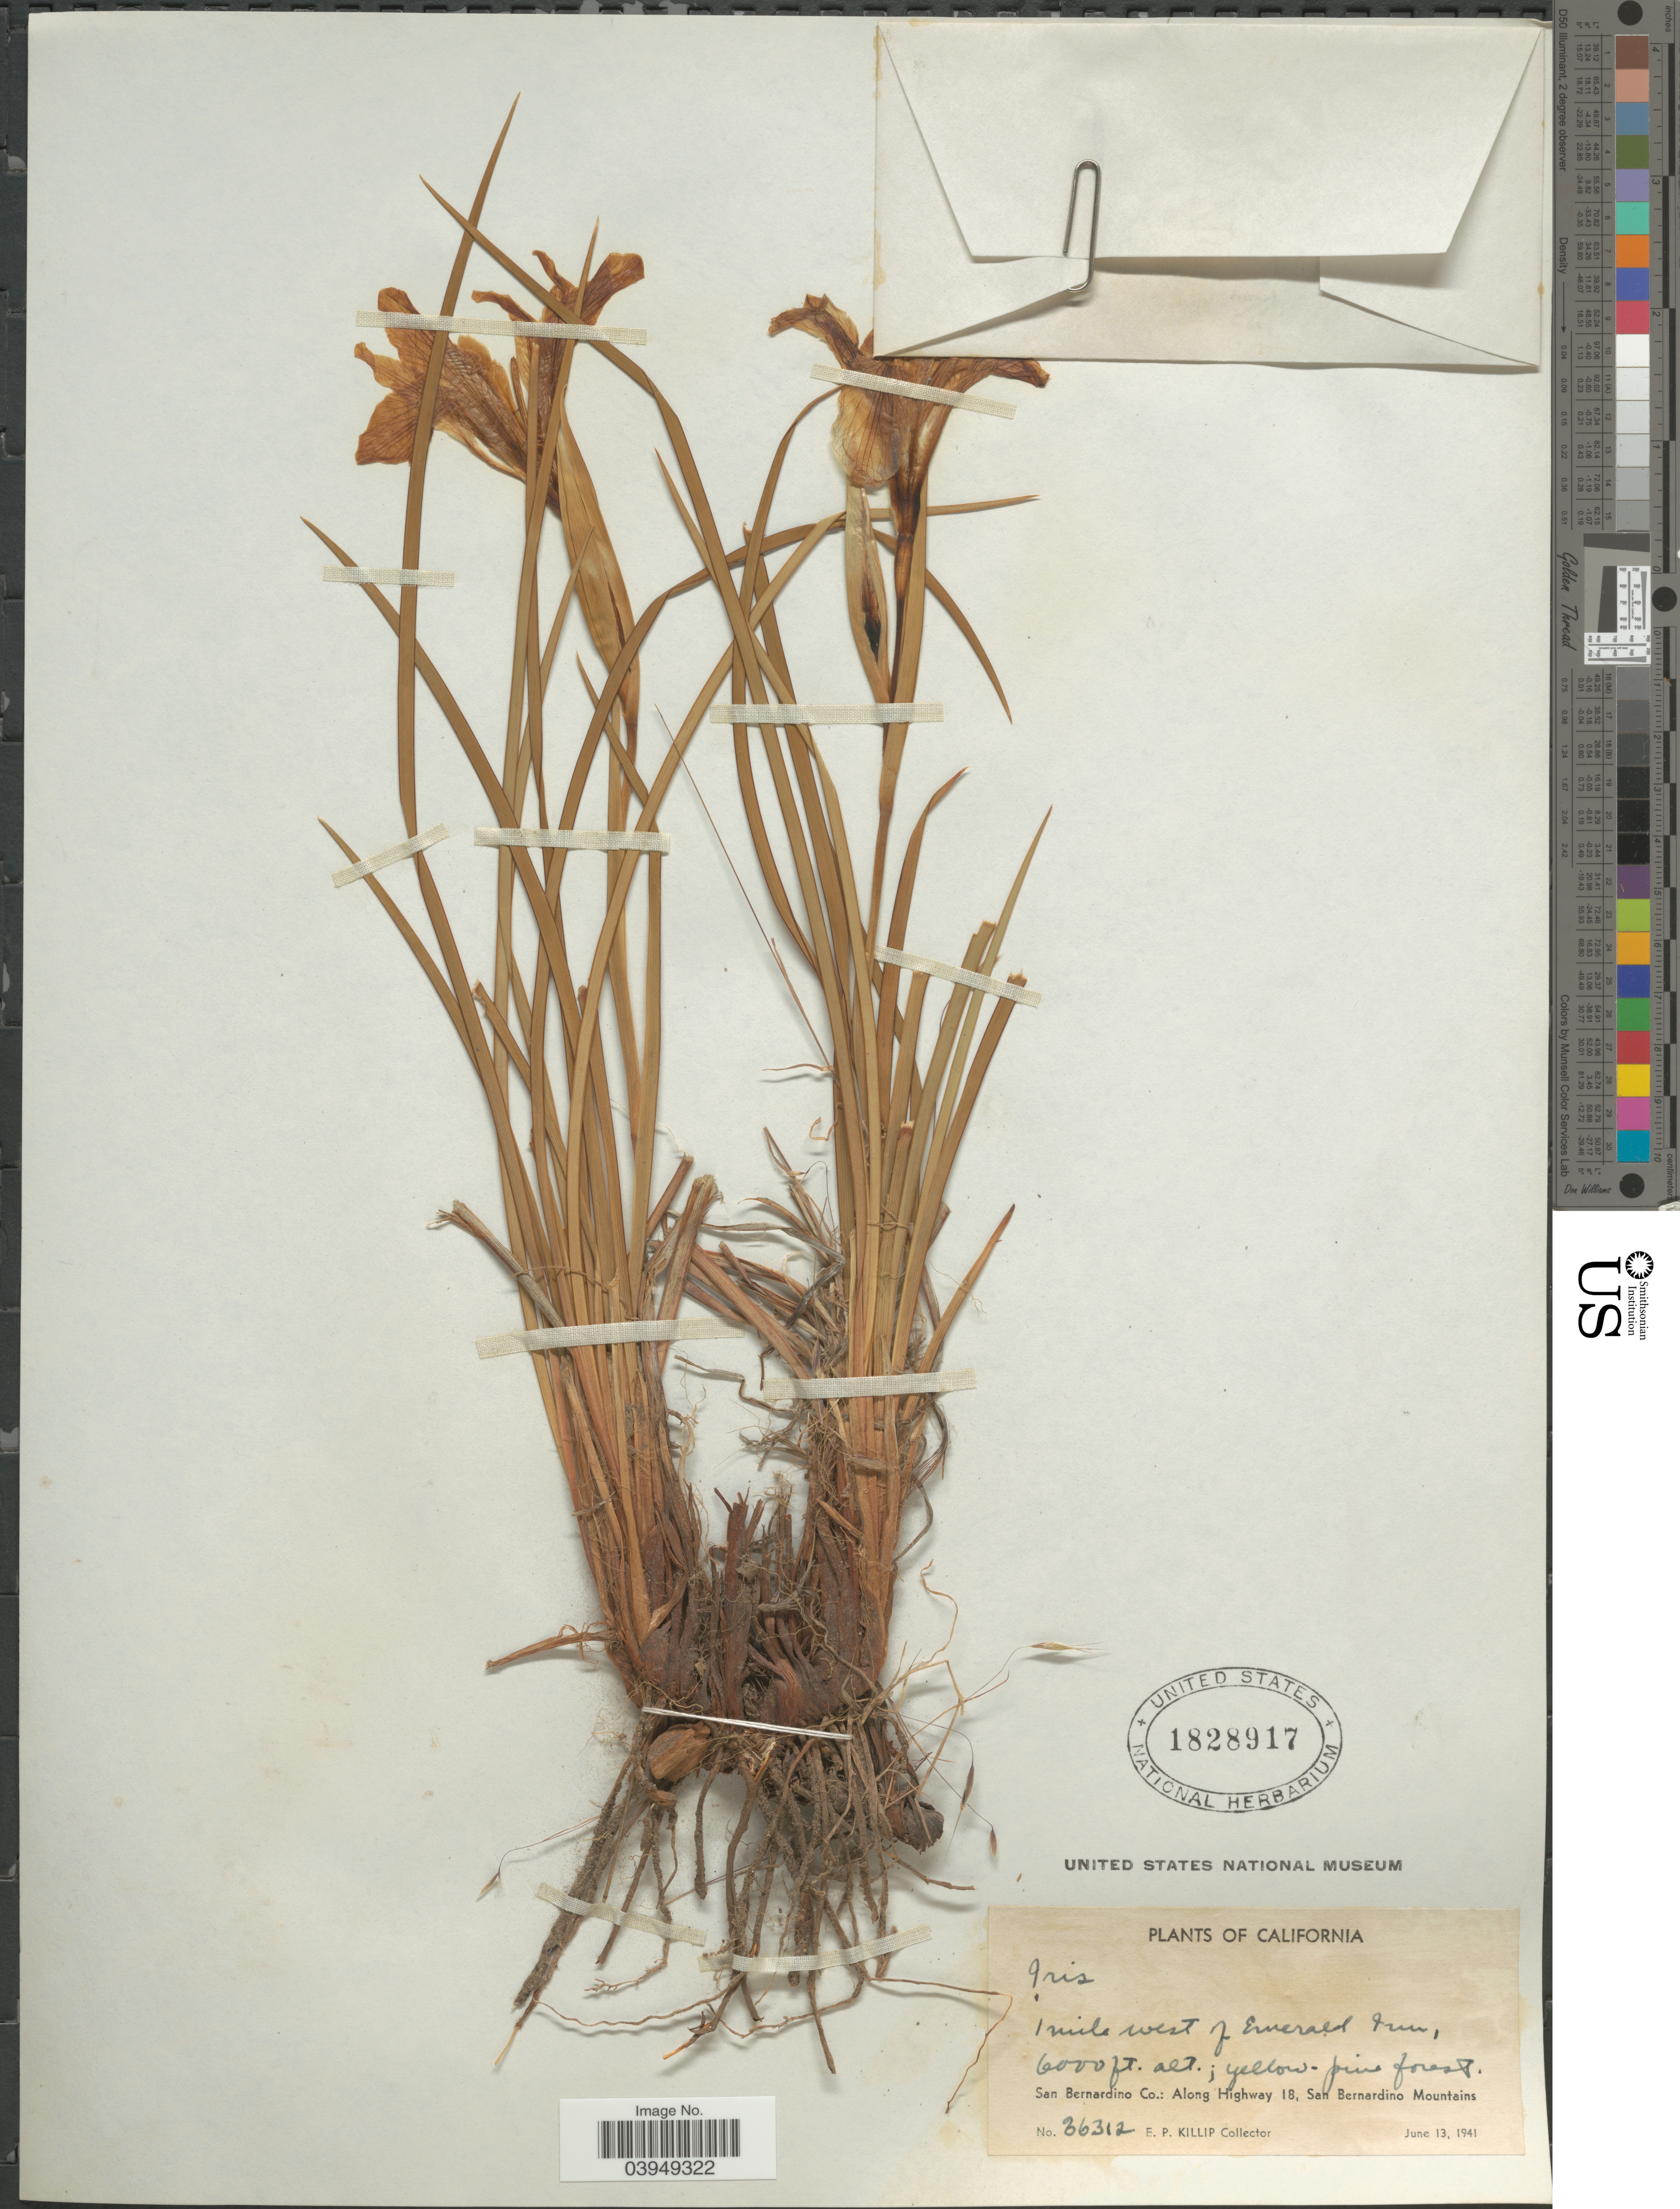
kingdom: Plantae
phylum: Tracheophyta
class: Liliopsida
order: Asparagales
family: Iridaceae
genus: Iris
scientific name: Iris sp.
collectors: E. P. Killip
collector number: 36312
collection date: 1941-06-13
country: United States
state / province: California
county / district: San Bernardino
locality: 1 mile west of Emerald Inn. San Berardino Co.: Along Highway 18, San Bernardino Mountains.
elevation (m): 1829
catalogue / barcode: US 1828917